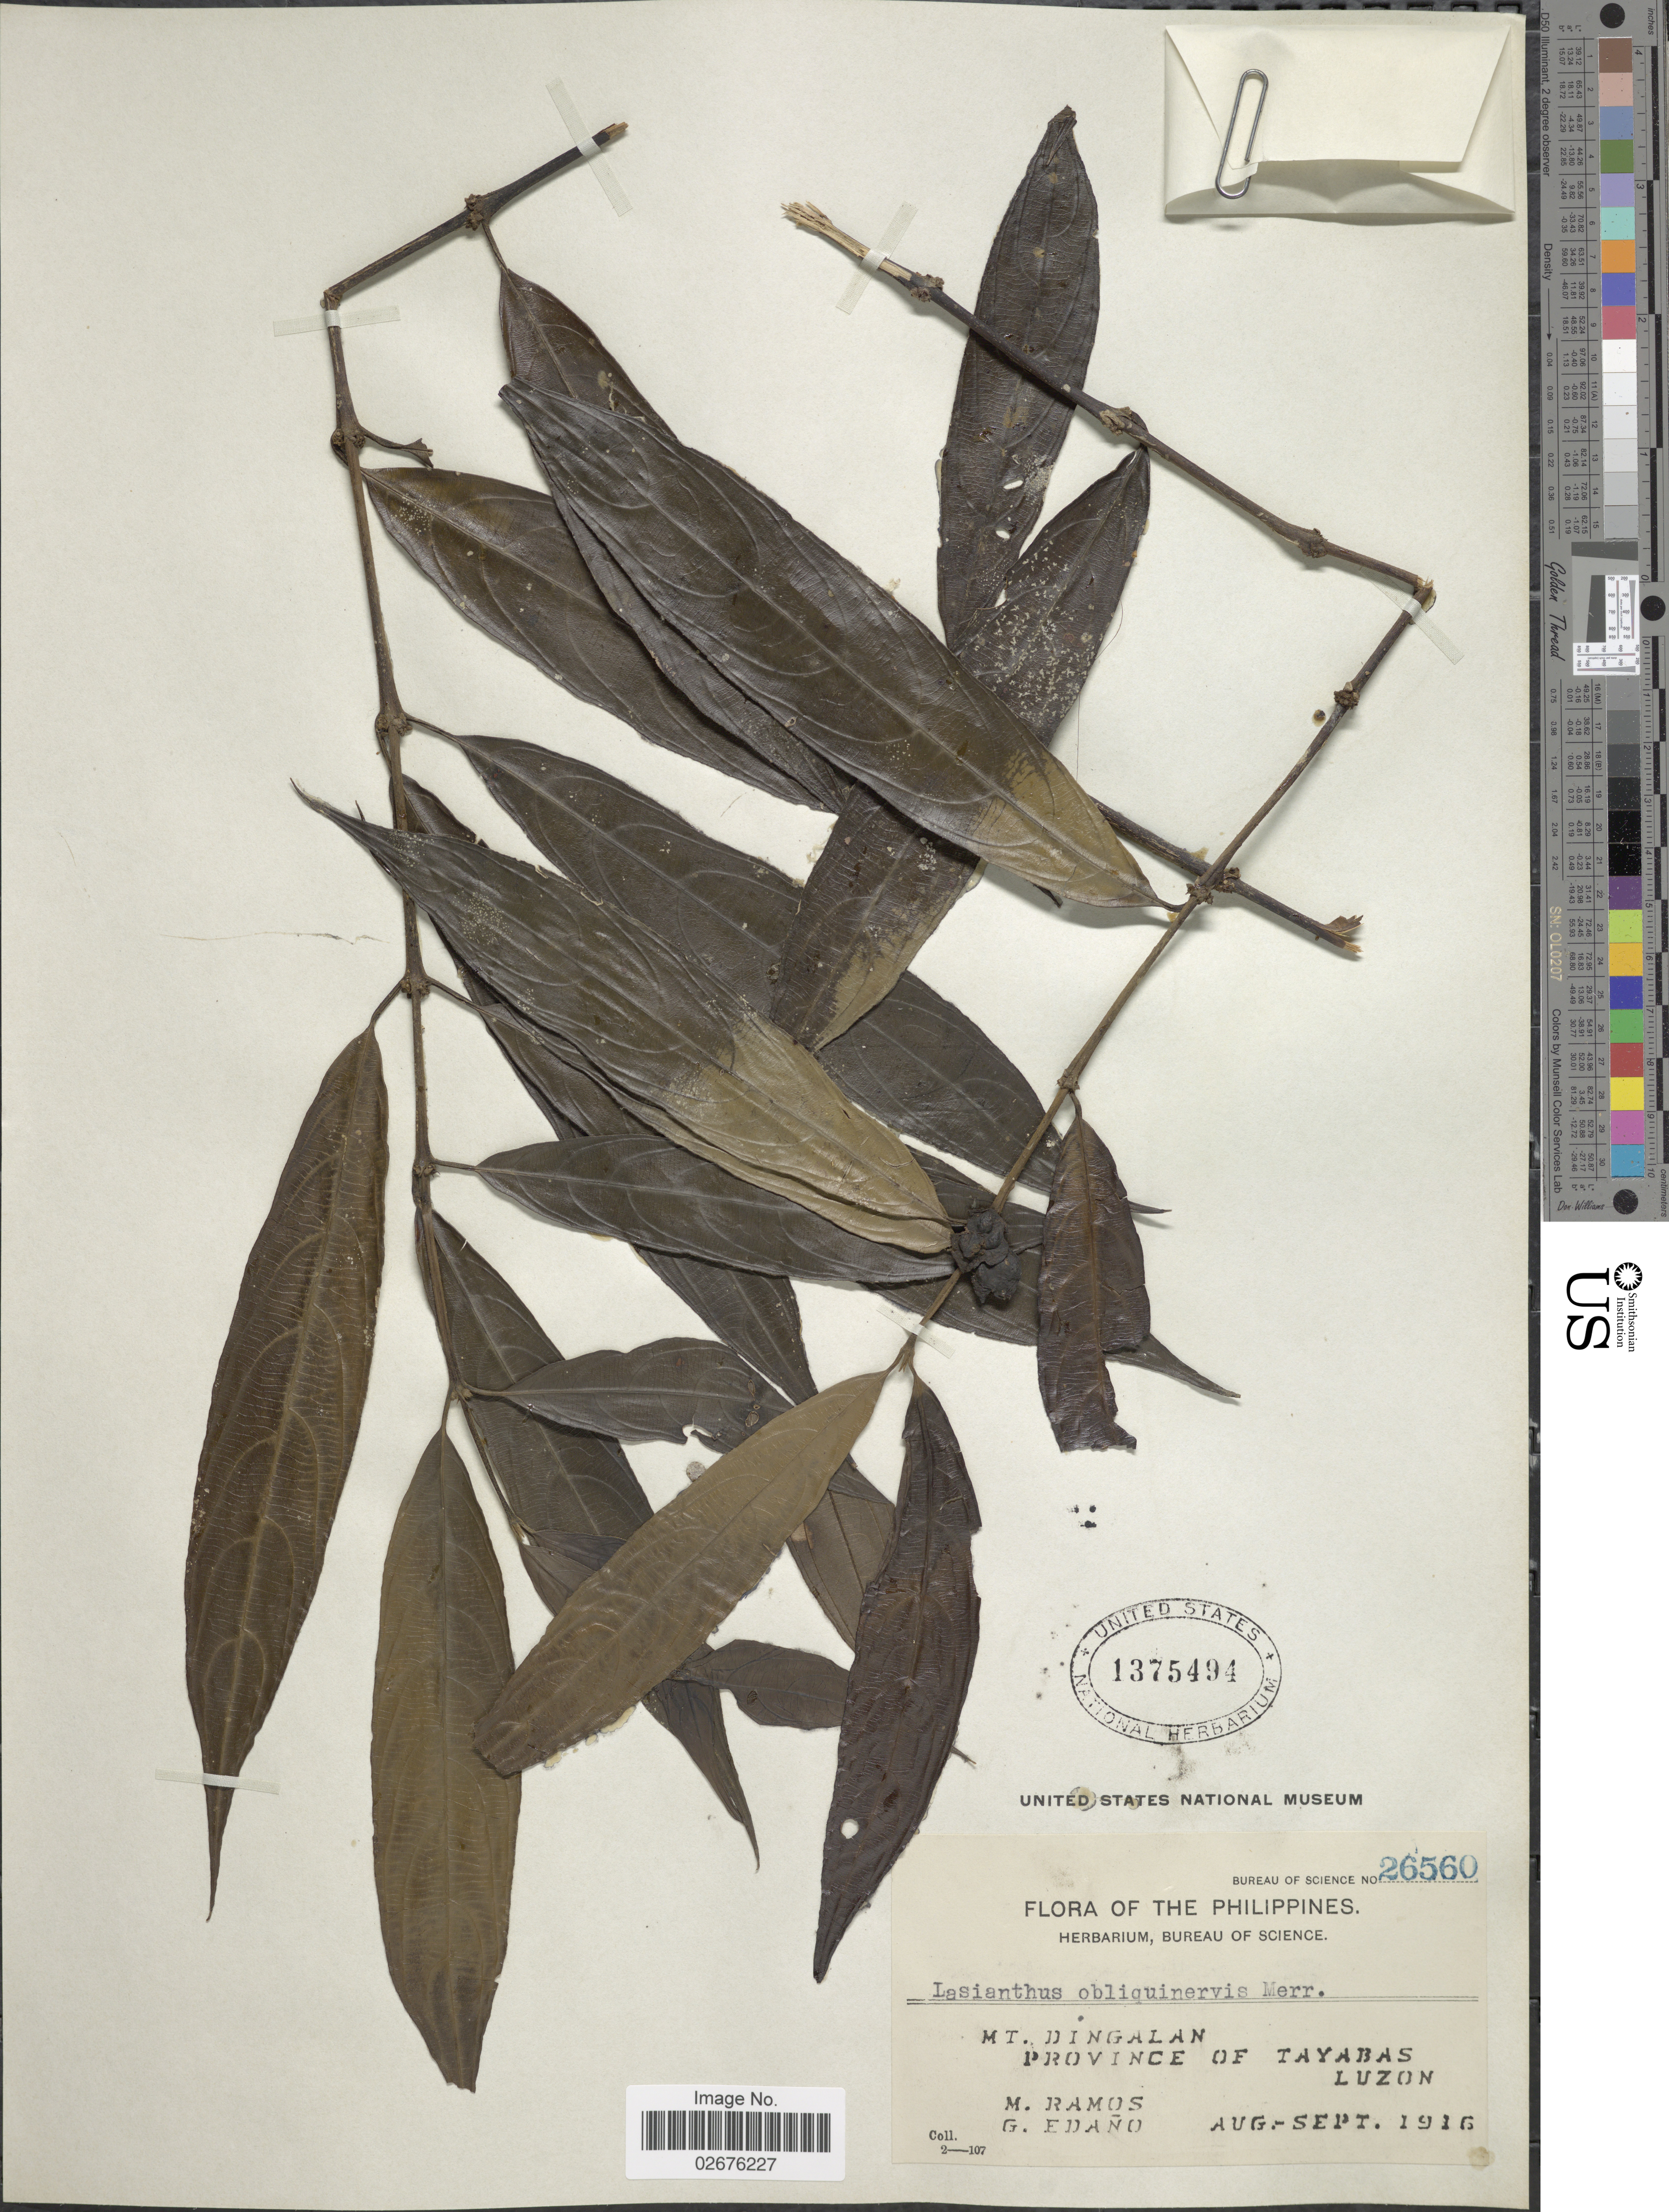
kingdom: Plantae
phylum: Tracheophyta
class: Magnoliopsida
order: Gentianales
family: Rubiaceae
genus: Lasianthus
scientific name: Lasianthus obliquinervis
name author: Merr.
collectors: M. Ramos & G. Edaño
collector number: Bureau of Science 26560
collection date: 1916-08/1916-09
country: Philippines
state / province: Calabarzon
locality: Mt. Dingalan, Province of Tayabas, Luzon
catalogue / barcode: US 1375494